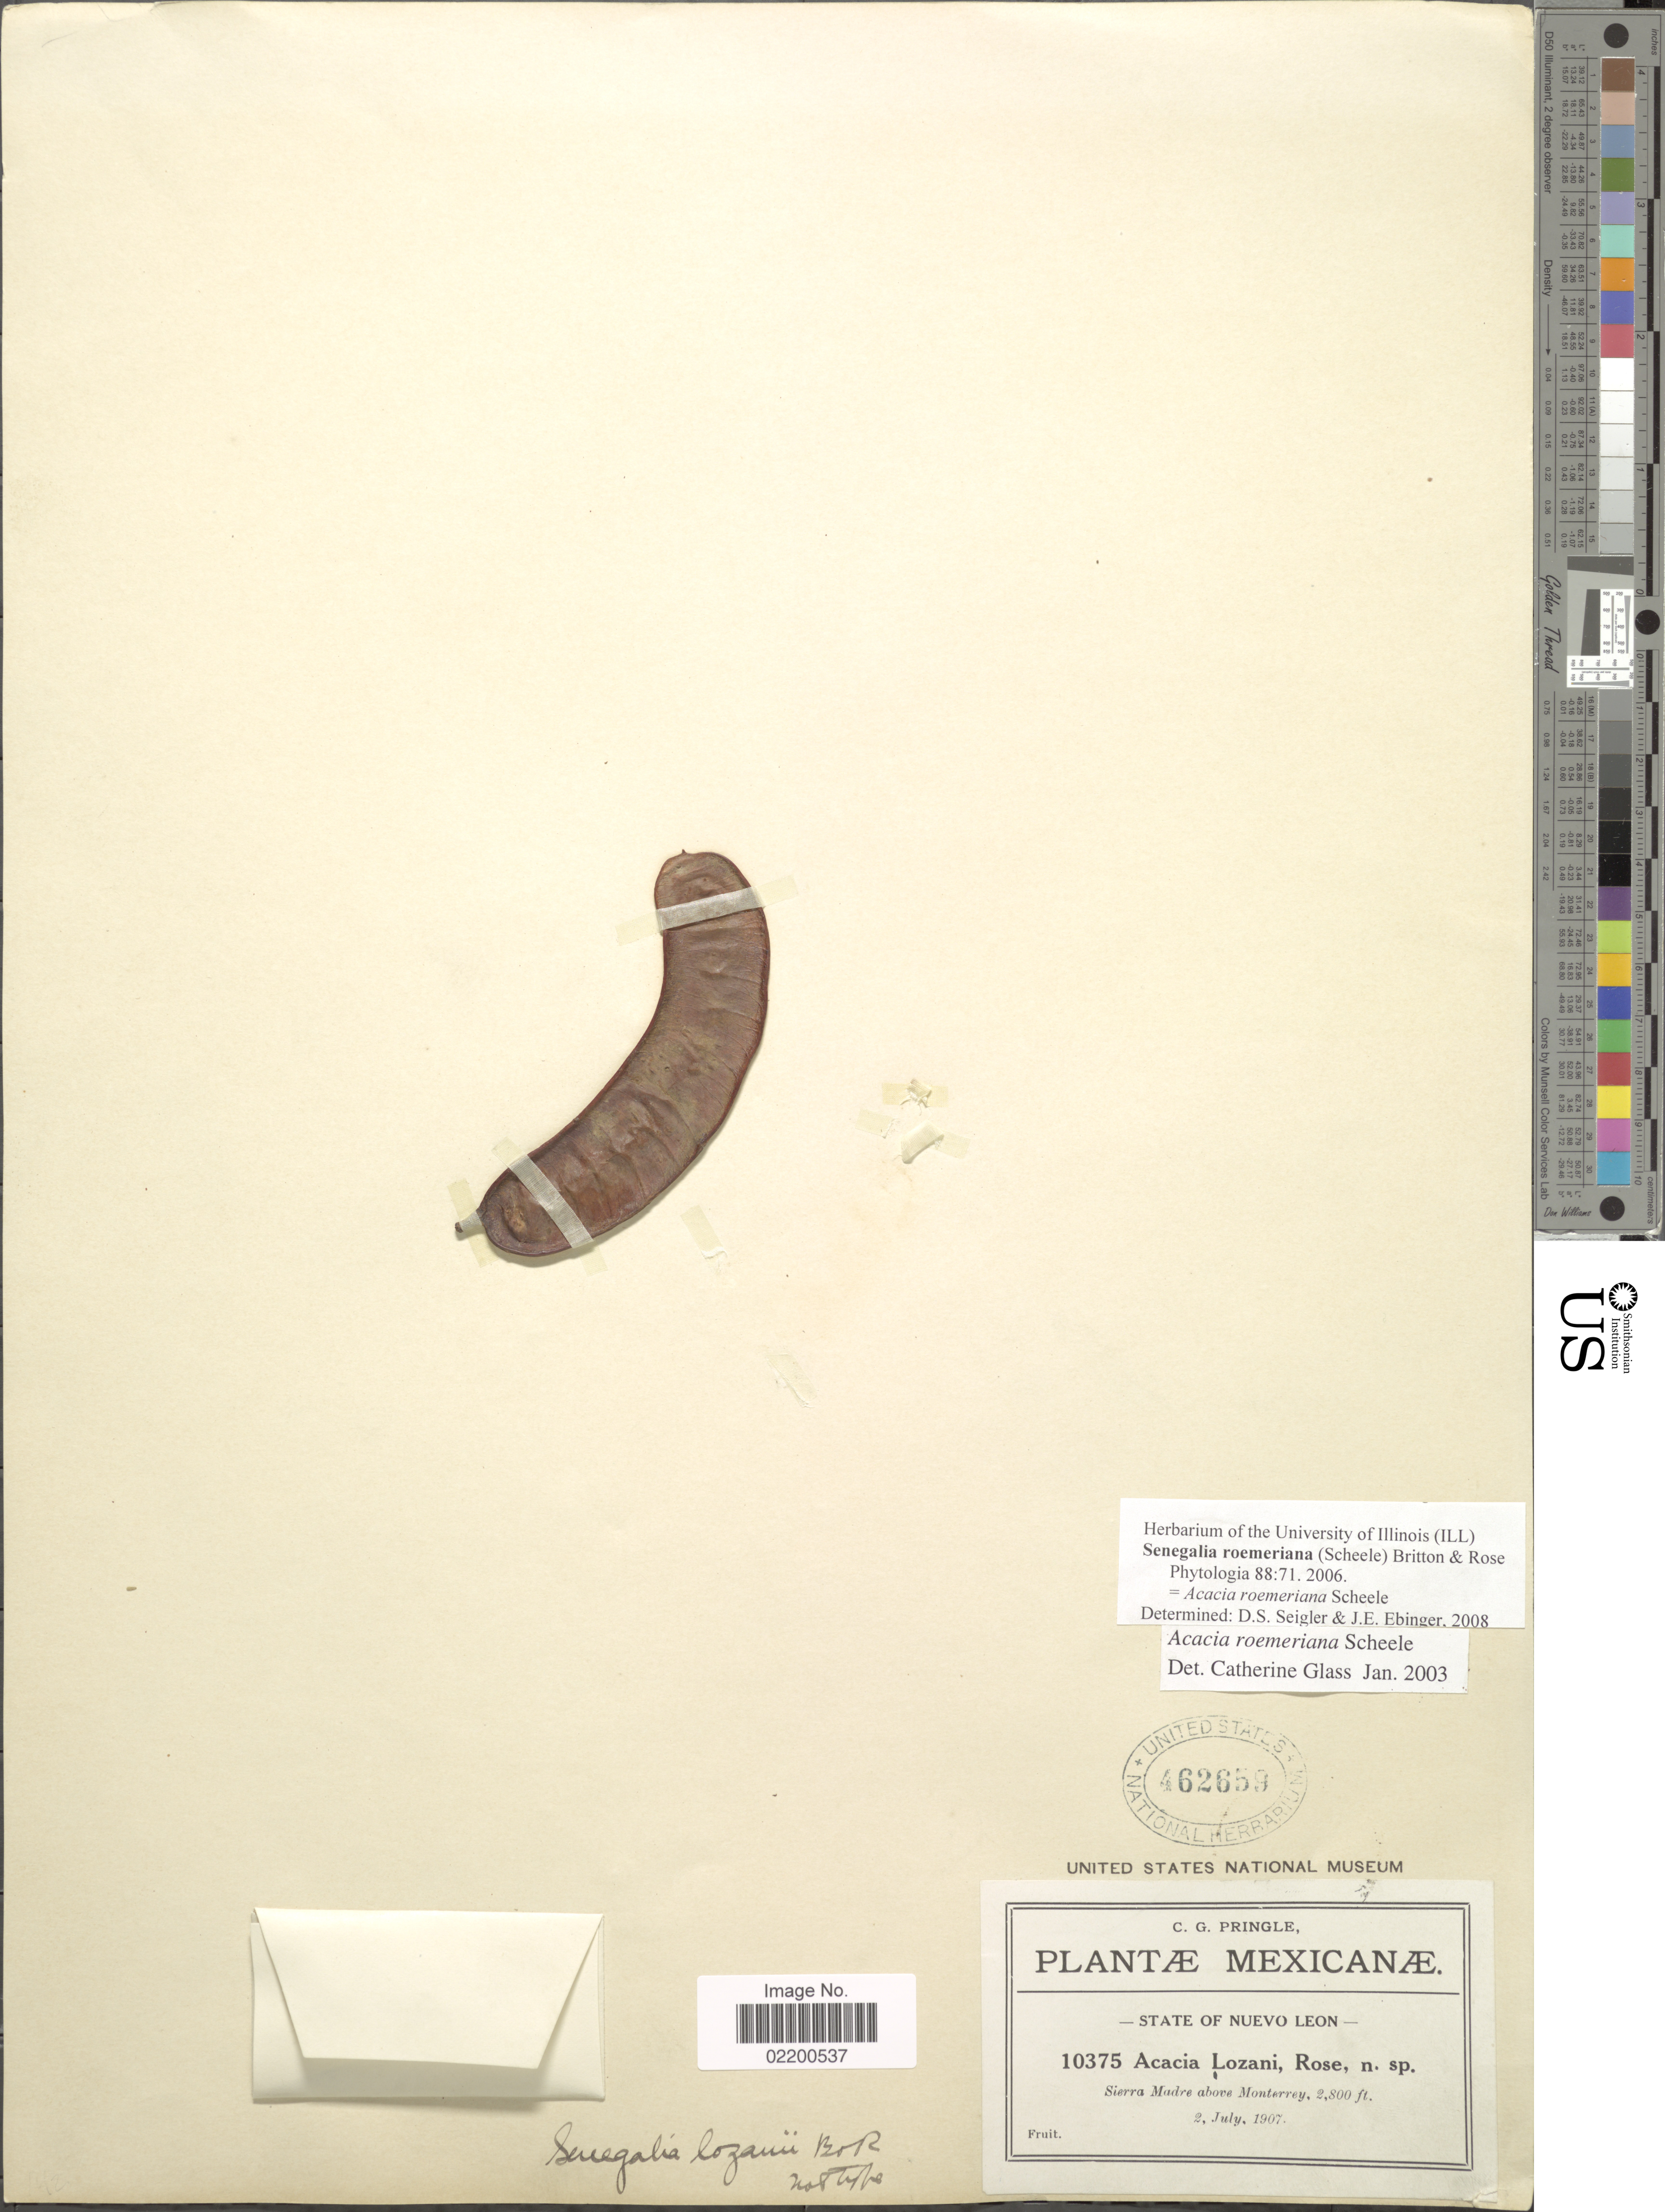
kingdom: Plantae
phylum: Tracheophyta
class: Magnoliopsida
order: Fabales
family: Fabaceae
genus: Senegalia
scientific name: Senegalia roemeriana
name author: (Scheele) Britton & Rose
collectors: C. G. Pringle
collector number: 10375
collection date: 1907-07-02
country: Mexico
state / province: Nuevo León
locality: Sierra Madre above Monterrey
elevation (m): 853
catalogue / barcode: US 462659